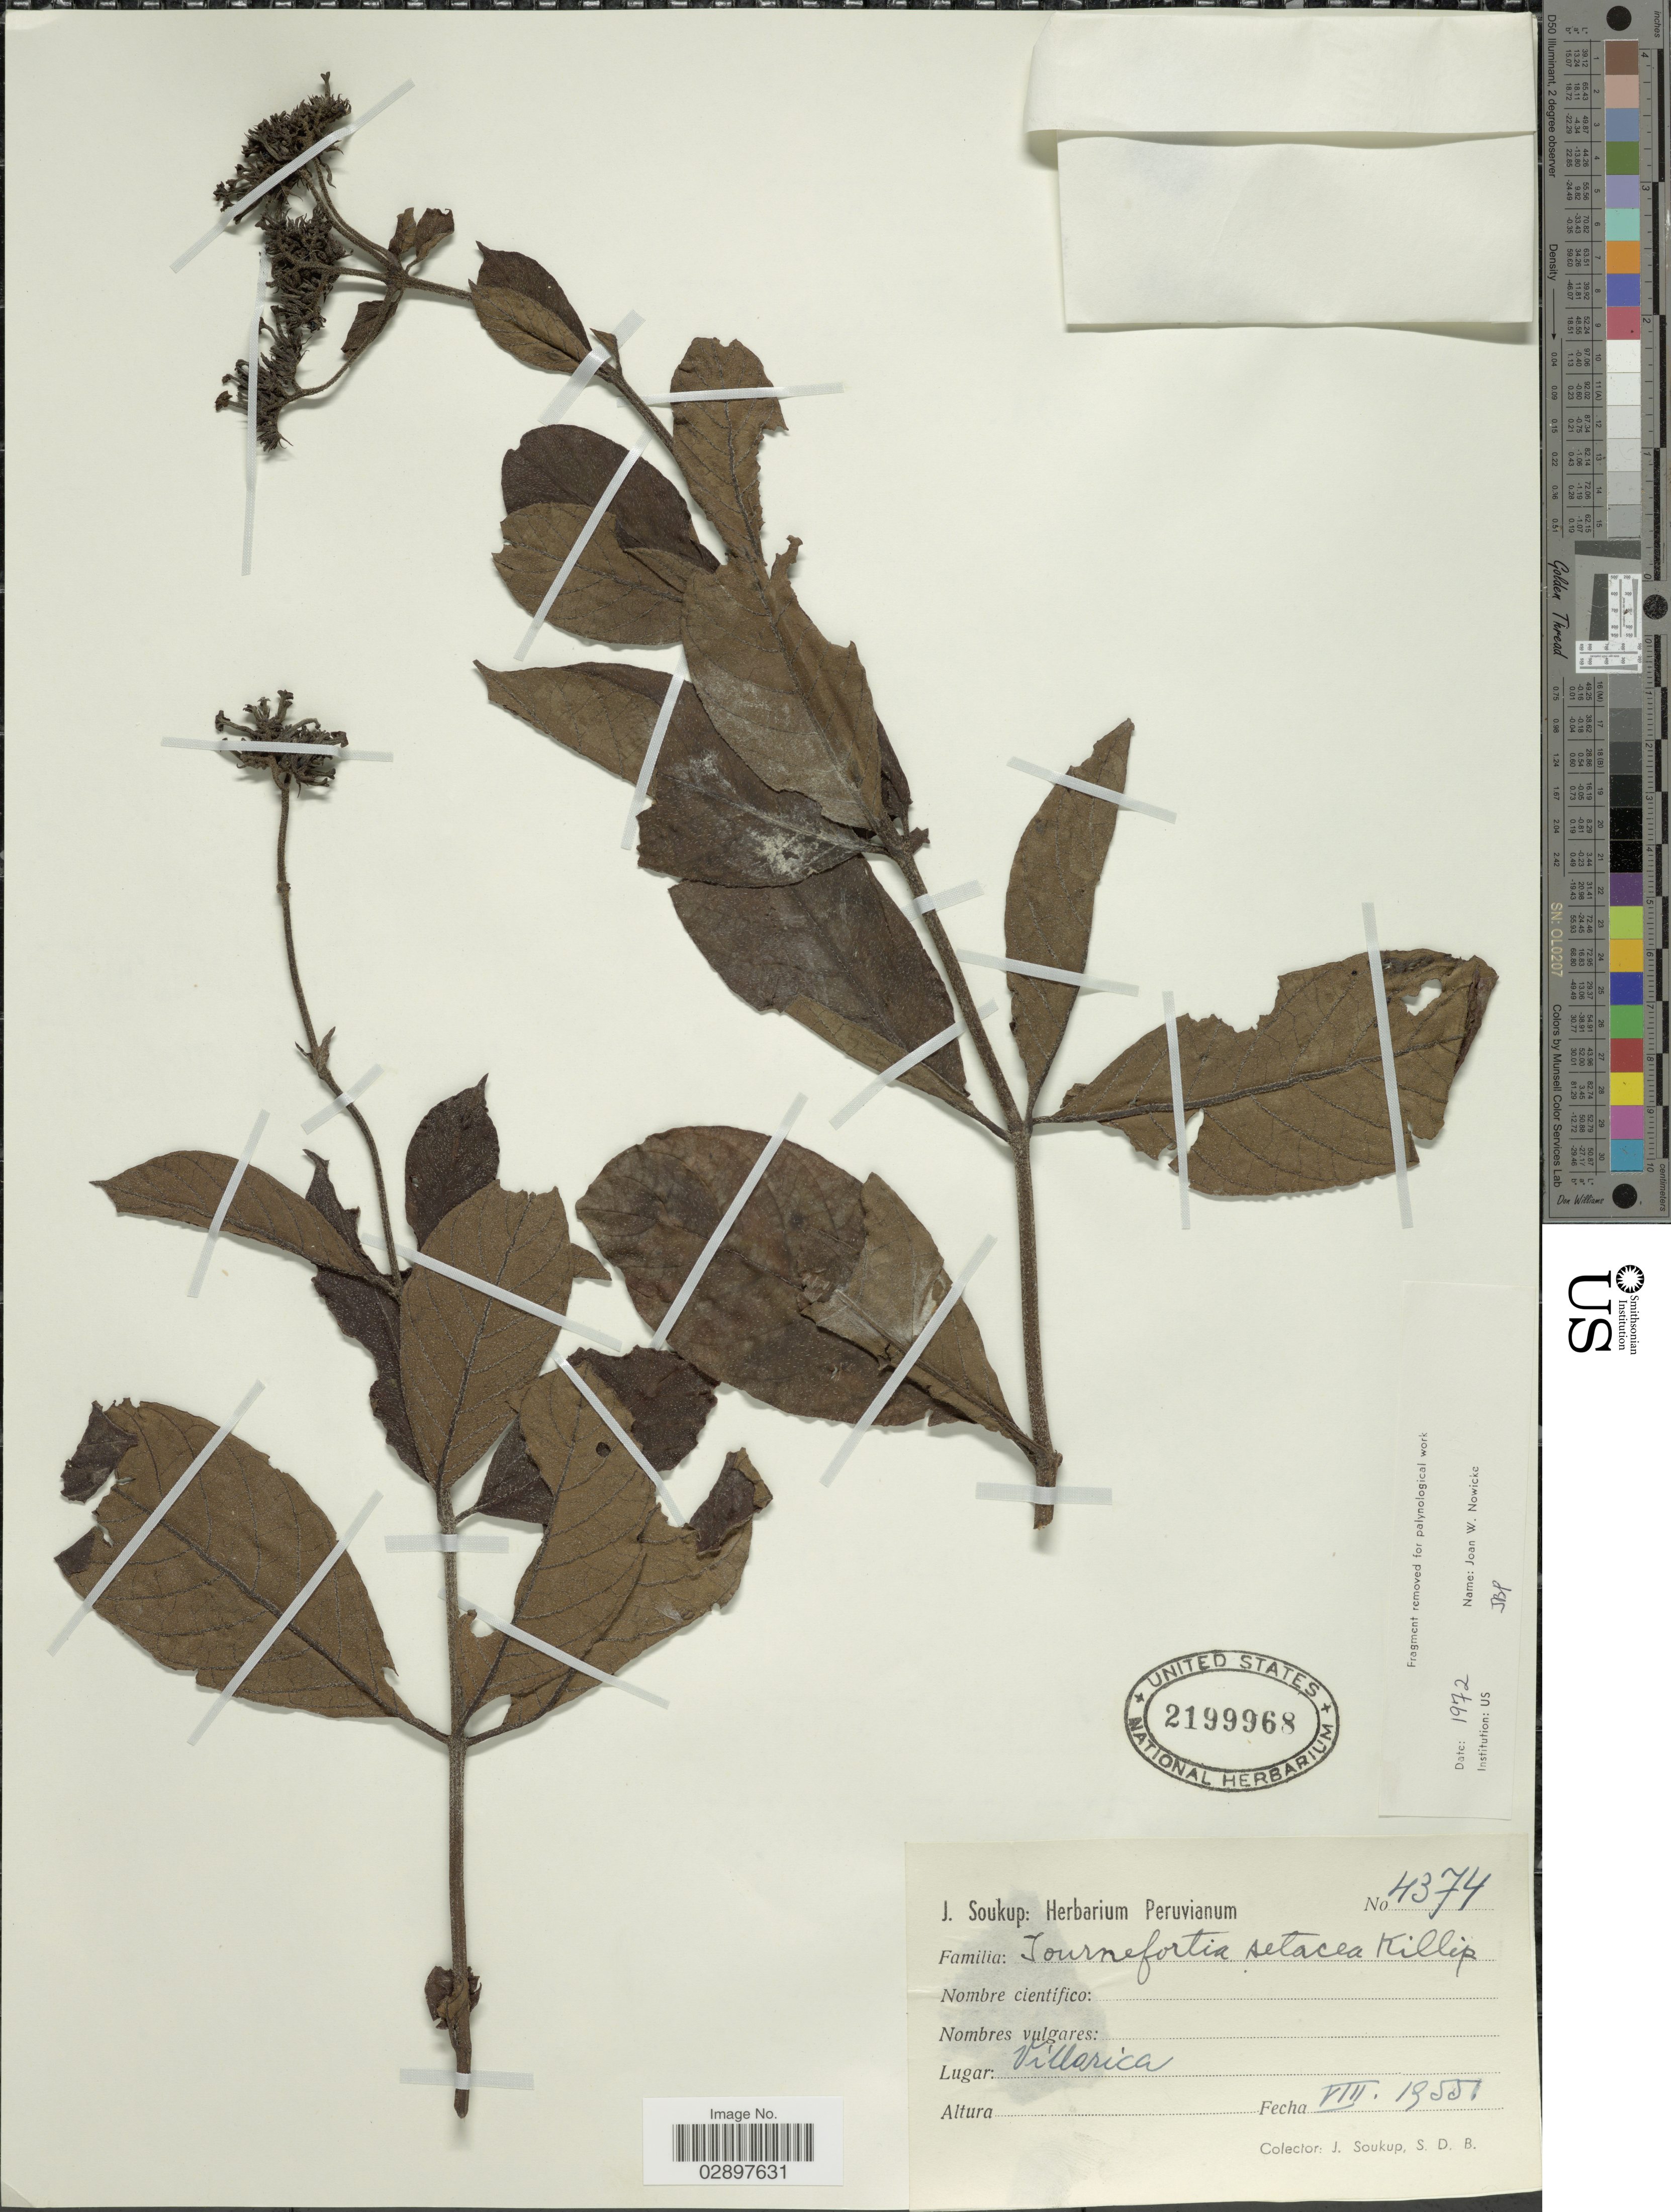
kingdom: Plantae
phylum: Tracheophyta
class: Magnoliopsida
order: Boraginales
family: Heliotropiaceae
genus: Tournefortia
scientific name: Tournefortia setacea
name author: Killip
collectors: J. Soukup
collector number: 4374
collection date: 1955-08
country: Peru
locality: Villarica.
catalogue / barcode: US 2199968